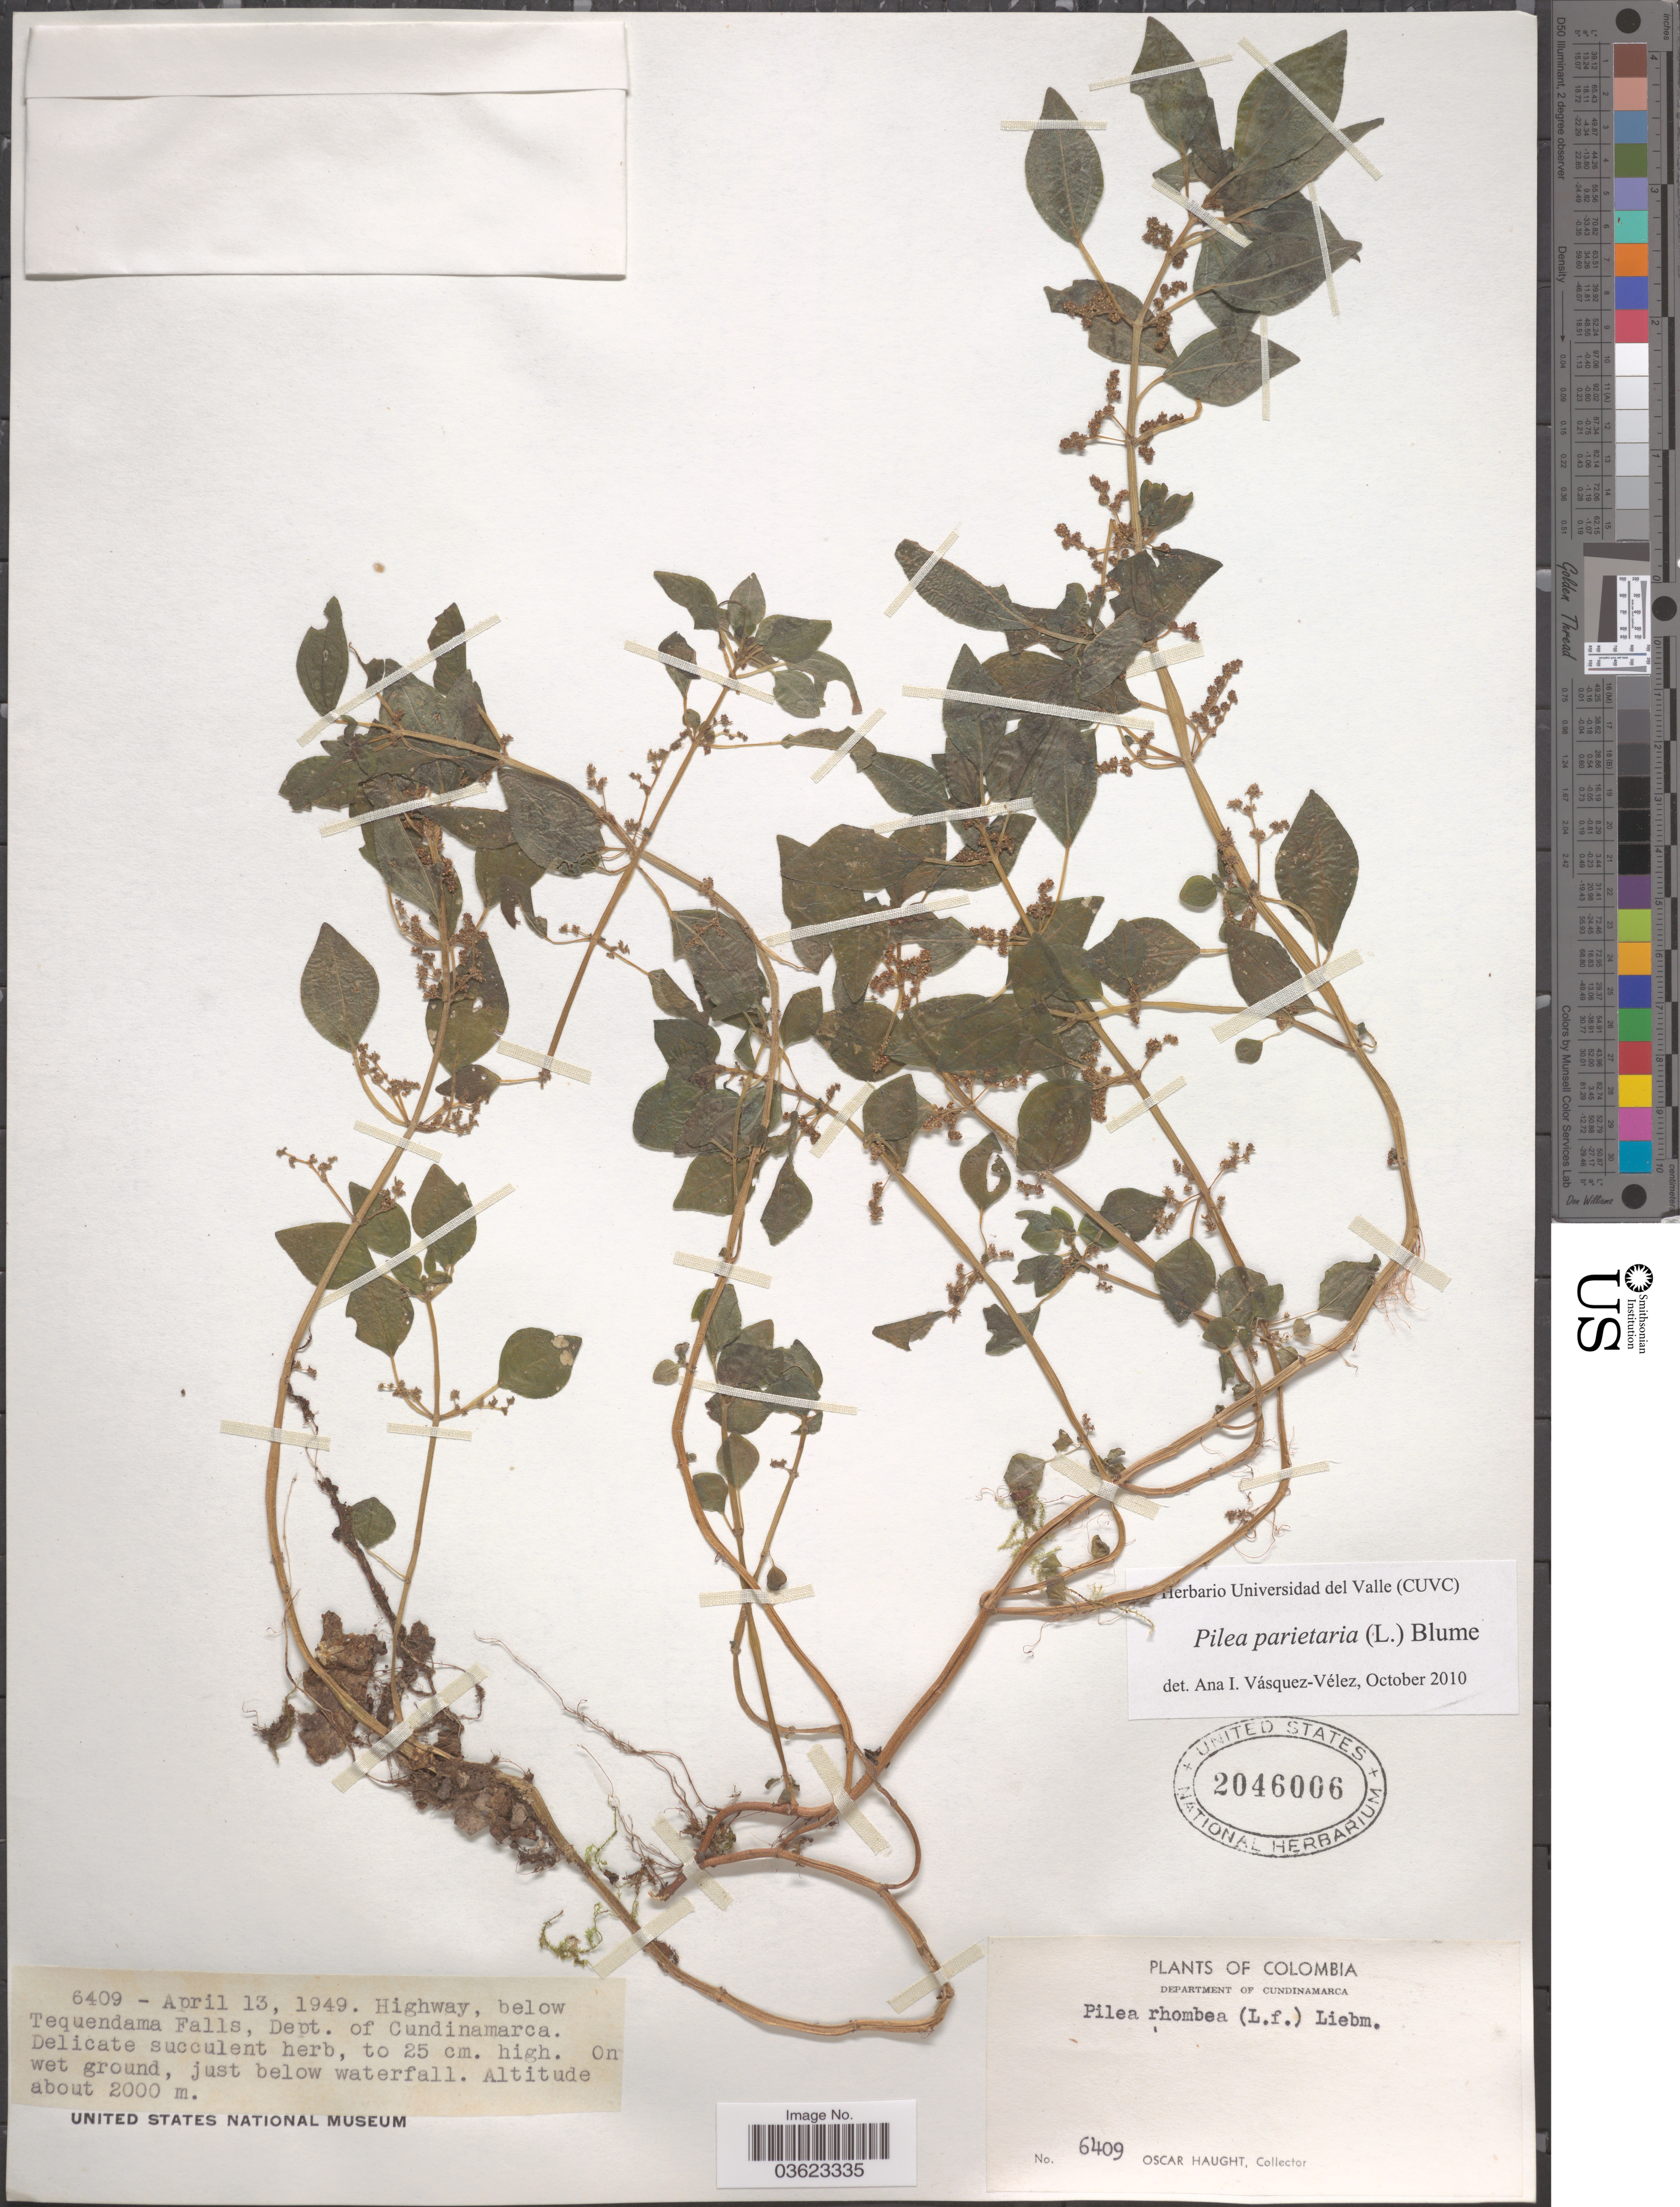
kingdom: Plantae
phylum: Tracheophyta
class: Magnoliopsida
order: Rosales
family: Urticaceae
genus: Pilea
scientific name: Pilea parietaria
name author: (L.) Blume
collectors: O. L. Haught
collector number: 6409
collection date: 1949-04-13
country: Colombia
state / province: Cundinamarca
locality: Highway, below Tequendama Falls, Department of Cundinamarca.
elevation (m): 2000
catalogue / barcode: US 2046006